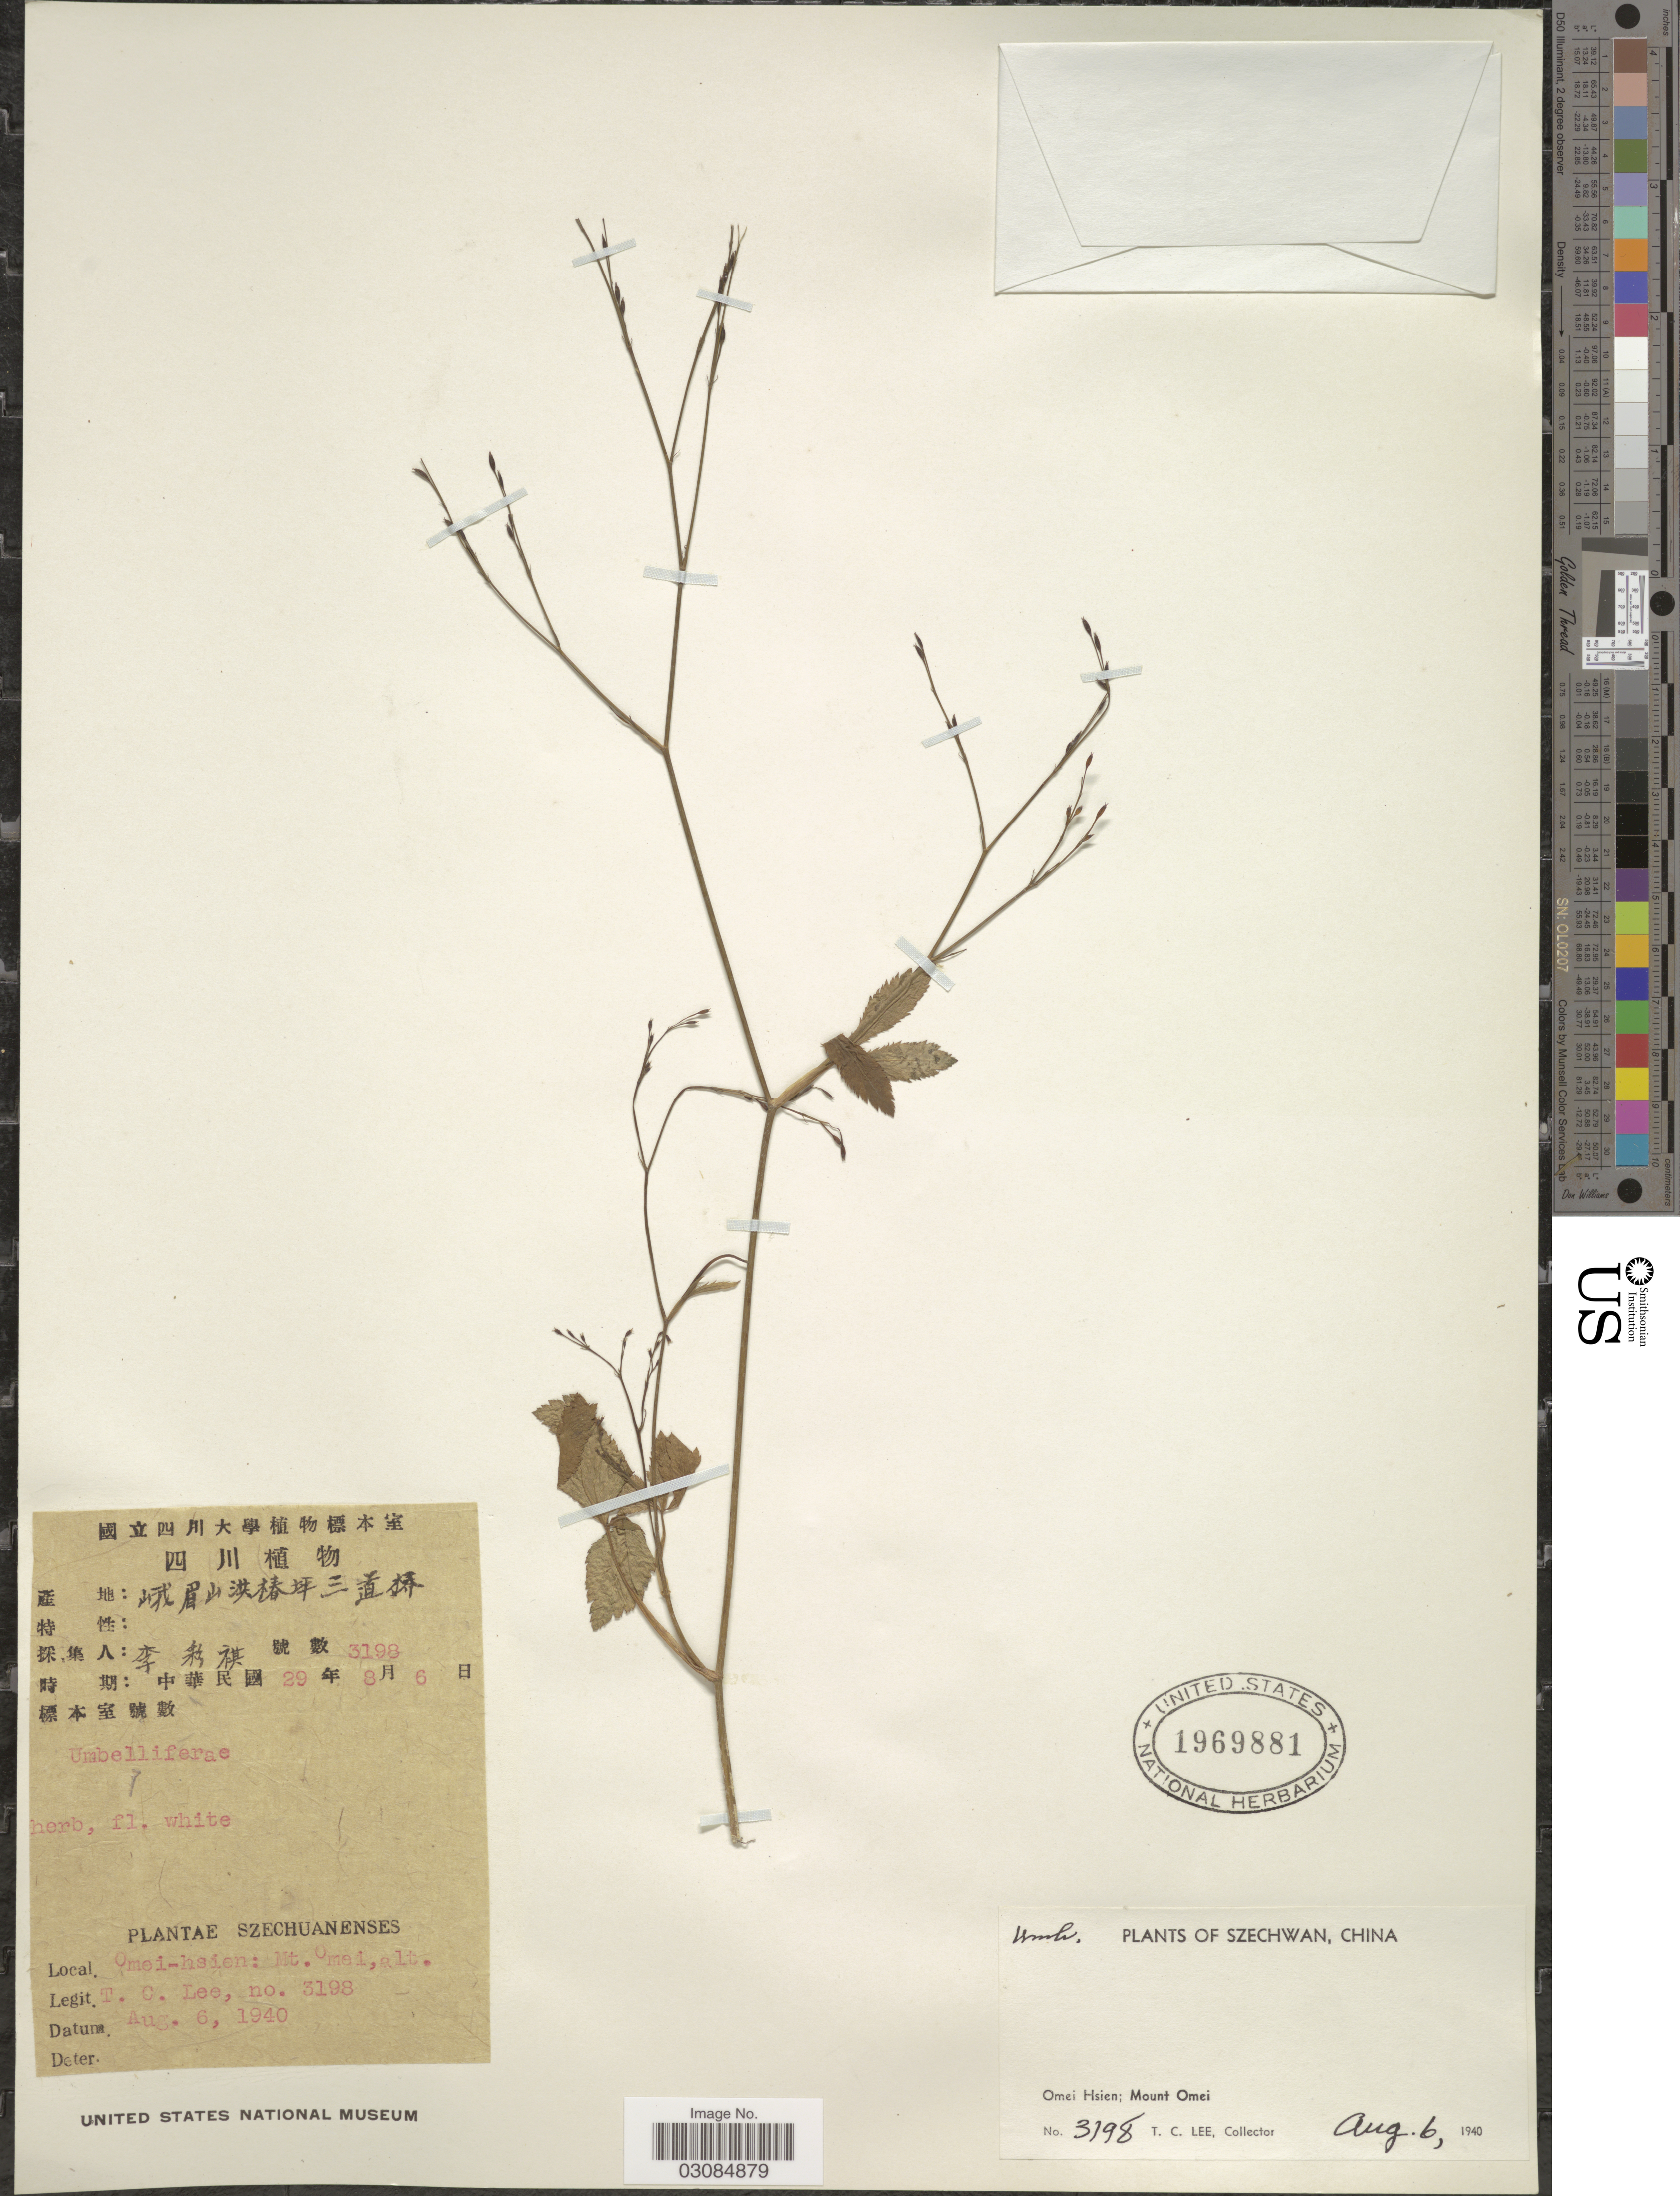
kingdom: Plantae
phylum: Tracheophyta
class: Magnoliopsida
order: Apiales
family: Apiaceae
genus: Cryptotaenia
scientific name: Cryptotaenia sp.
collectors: T. Lee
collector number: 3198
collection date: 1940-08-06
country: China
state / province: Sichuan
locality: Szechwan. Omei Hsien: Mount Omei.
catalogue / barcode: US 1969881